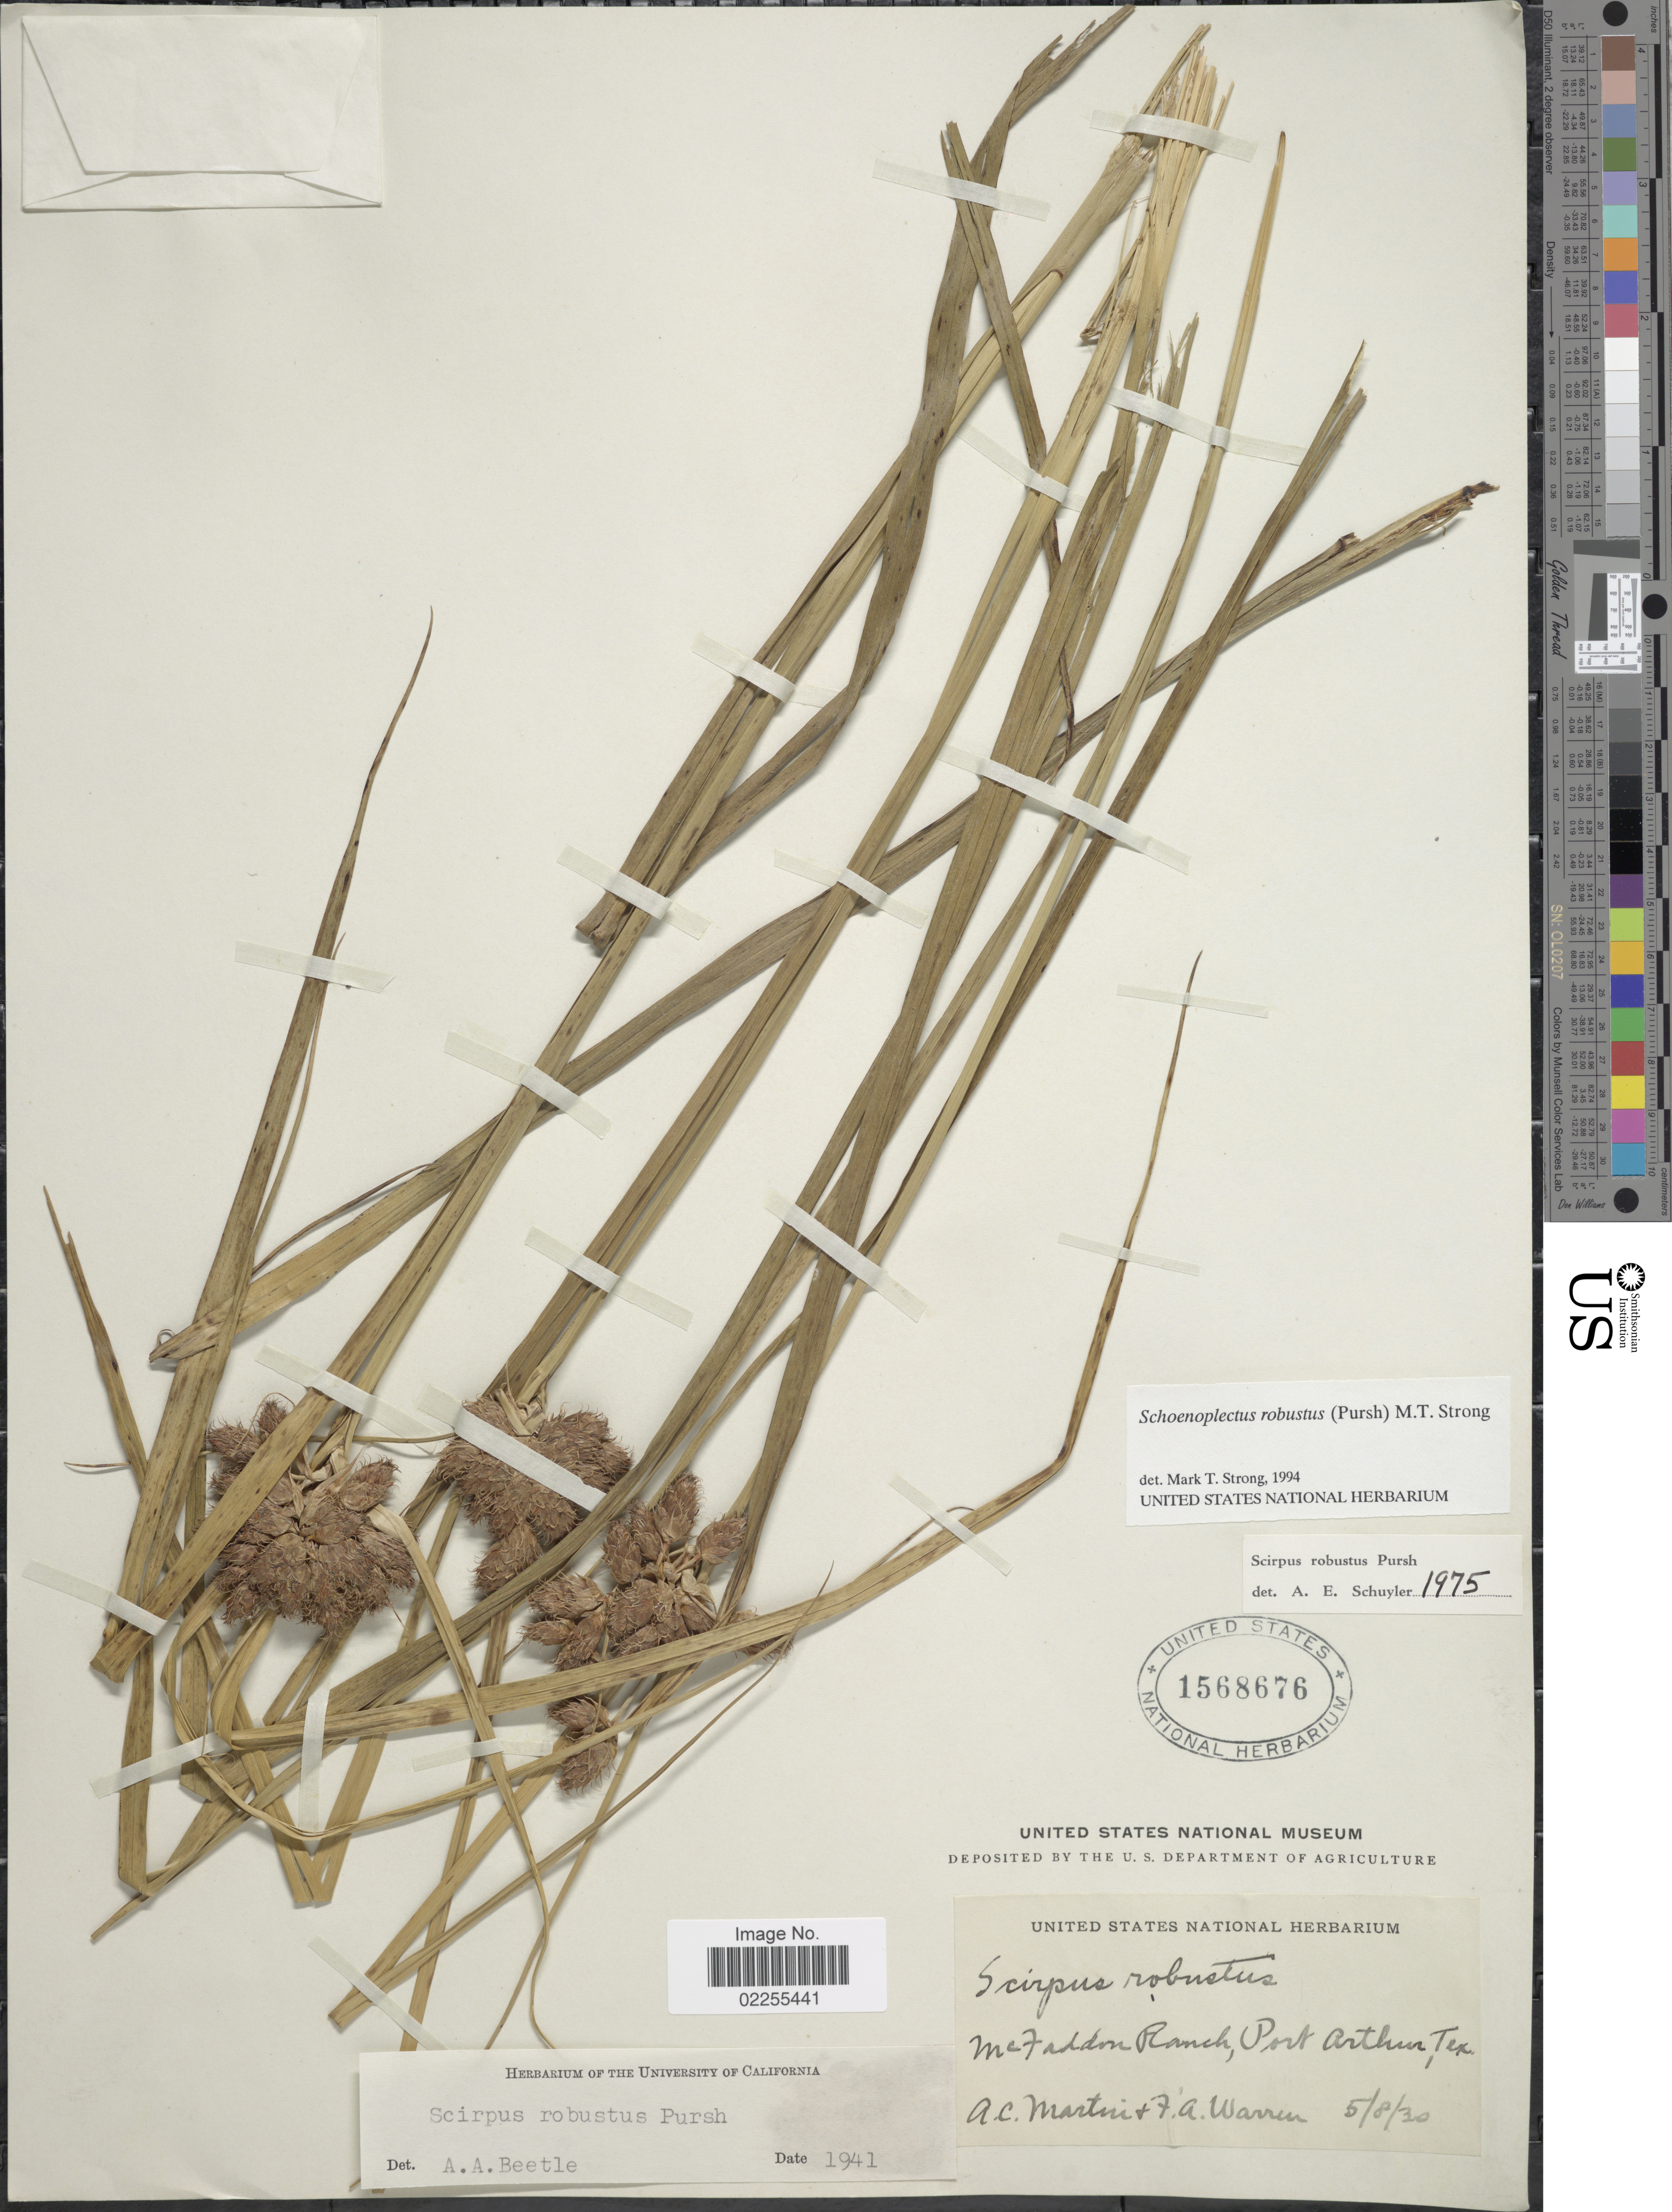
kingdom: Plantae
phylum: Tracheophyta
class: Liliopsida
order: Poales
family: Cyperaceae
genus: Bolboschoenus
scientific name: Bolboschoenus robustus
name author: (Pursh) Soják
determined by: Strong, M. T., (US), Smithsonian Institution - National Museum of Natural History (UNITED STATES)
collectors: A. C. Martin & F. Warren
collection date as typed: Transcribed d/m/y: 8/5/30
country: United States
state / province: Texas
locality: McFadden Ranch, Port Arthur.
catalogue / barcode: US 1568676